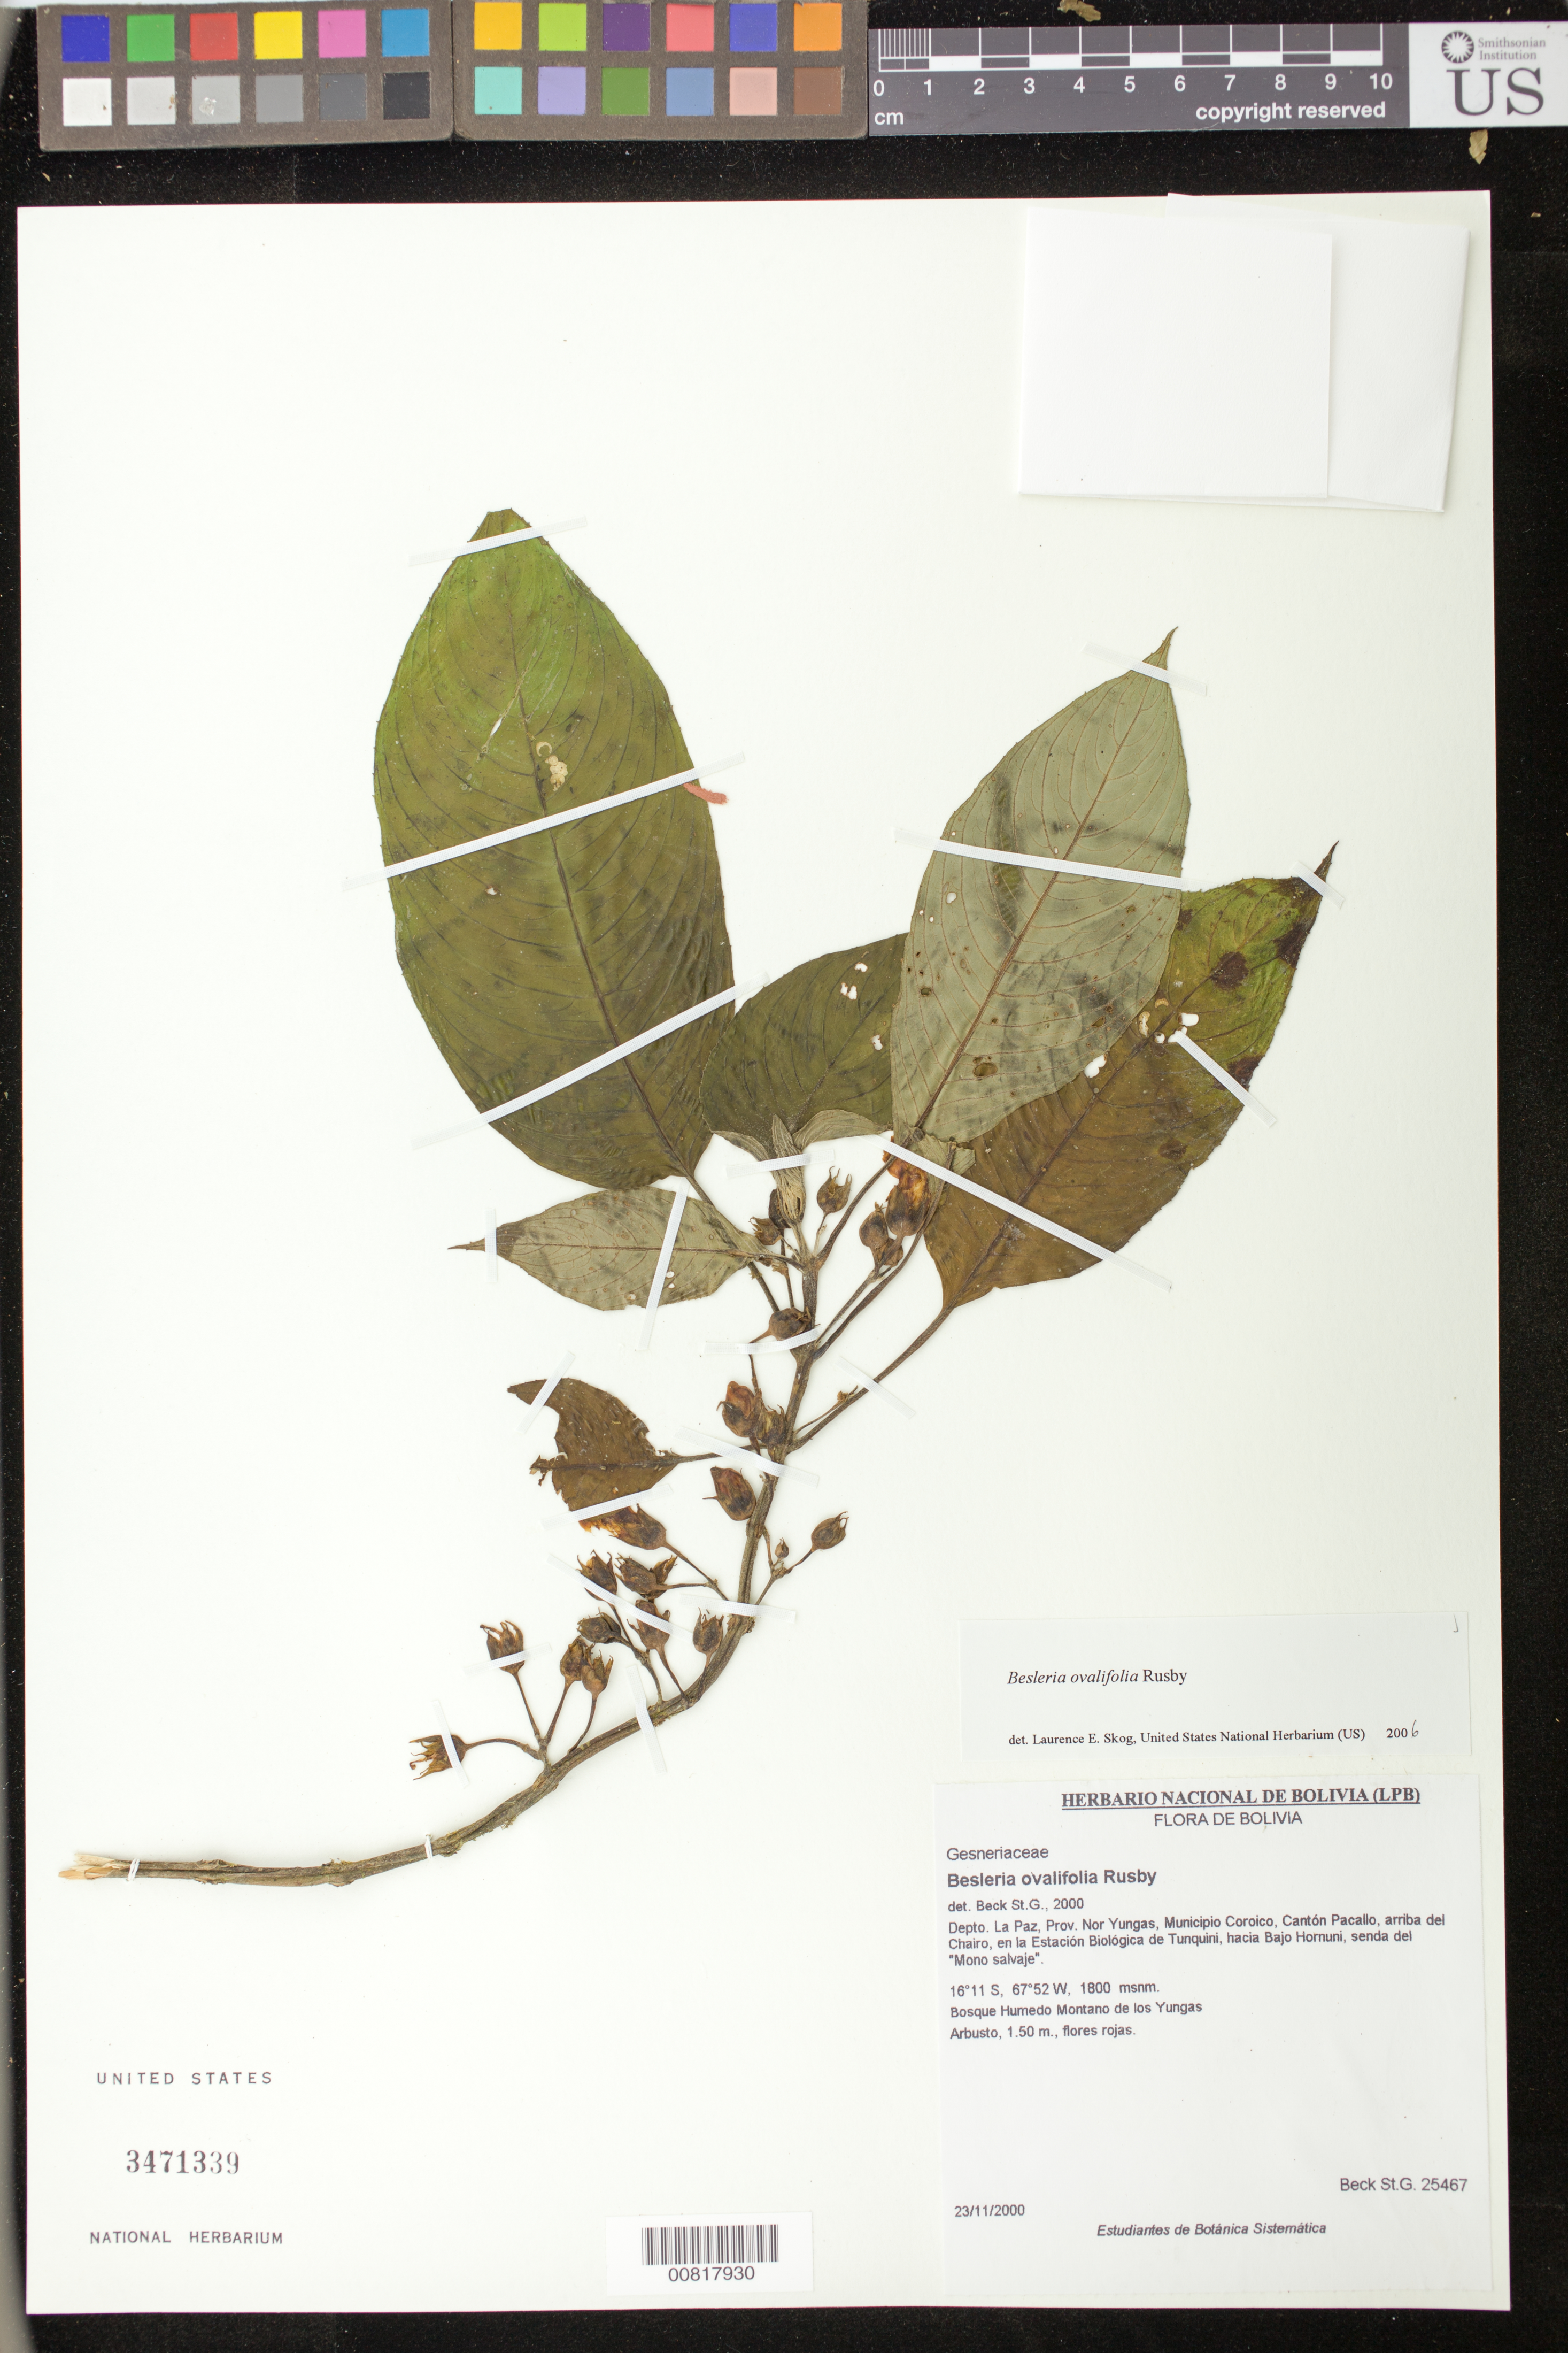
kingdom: Plantae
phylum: Tracheophyta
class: Magnoliopsida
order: Lamiales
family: Gesneriaceae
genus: Besleria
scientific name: Besleria ovalifolia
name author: Rusby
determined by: Skog, Laurence E.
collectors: S. G. Beck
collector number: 25467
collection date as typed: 23 Nov 2000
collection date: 2000-11-23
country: Bolivia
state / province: La Paz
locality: Depto. La Paz, Prov. Nor Yungas, Municipio Coroico, Cantón Pacallo, arriba del Chairo, en la Estación Biológica de Tunquini, hacia Bajo Hornuni, senda del "Mono salvaje"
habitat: Bosque húmedo montano de los Yungas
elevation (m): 1800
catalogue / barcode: US 3471339